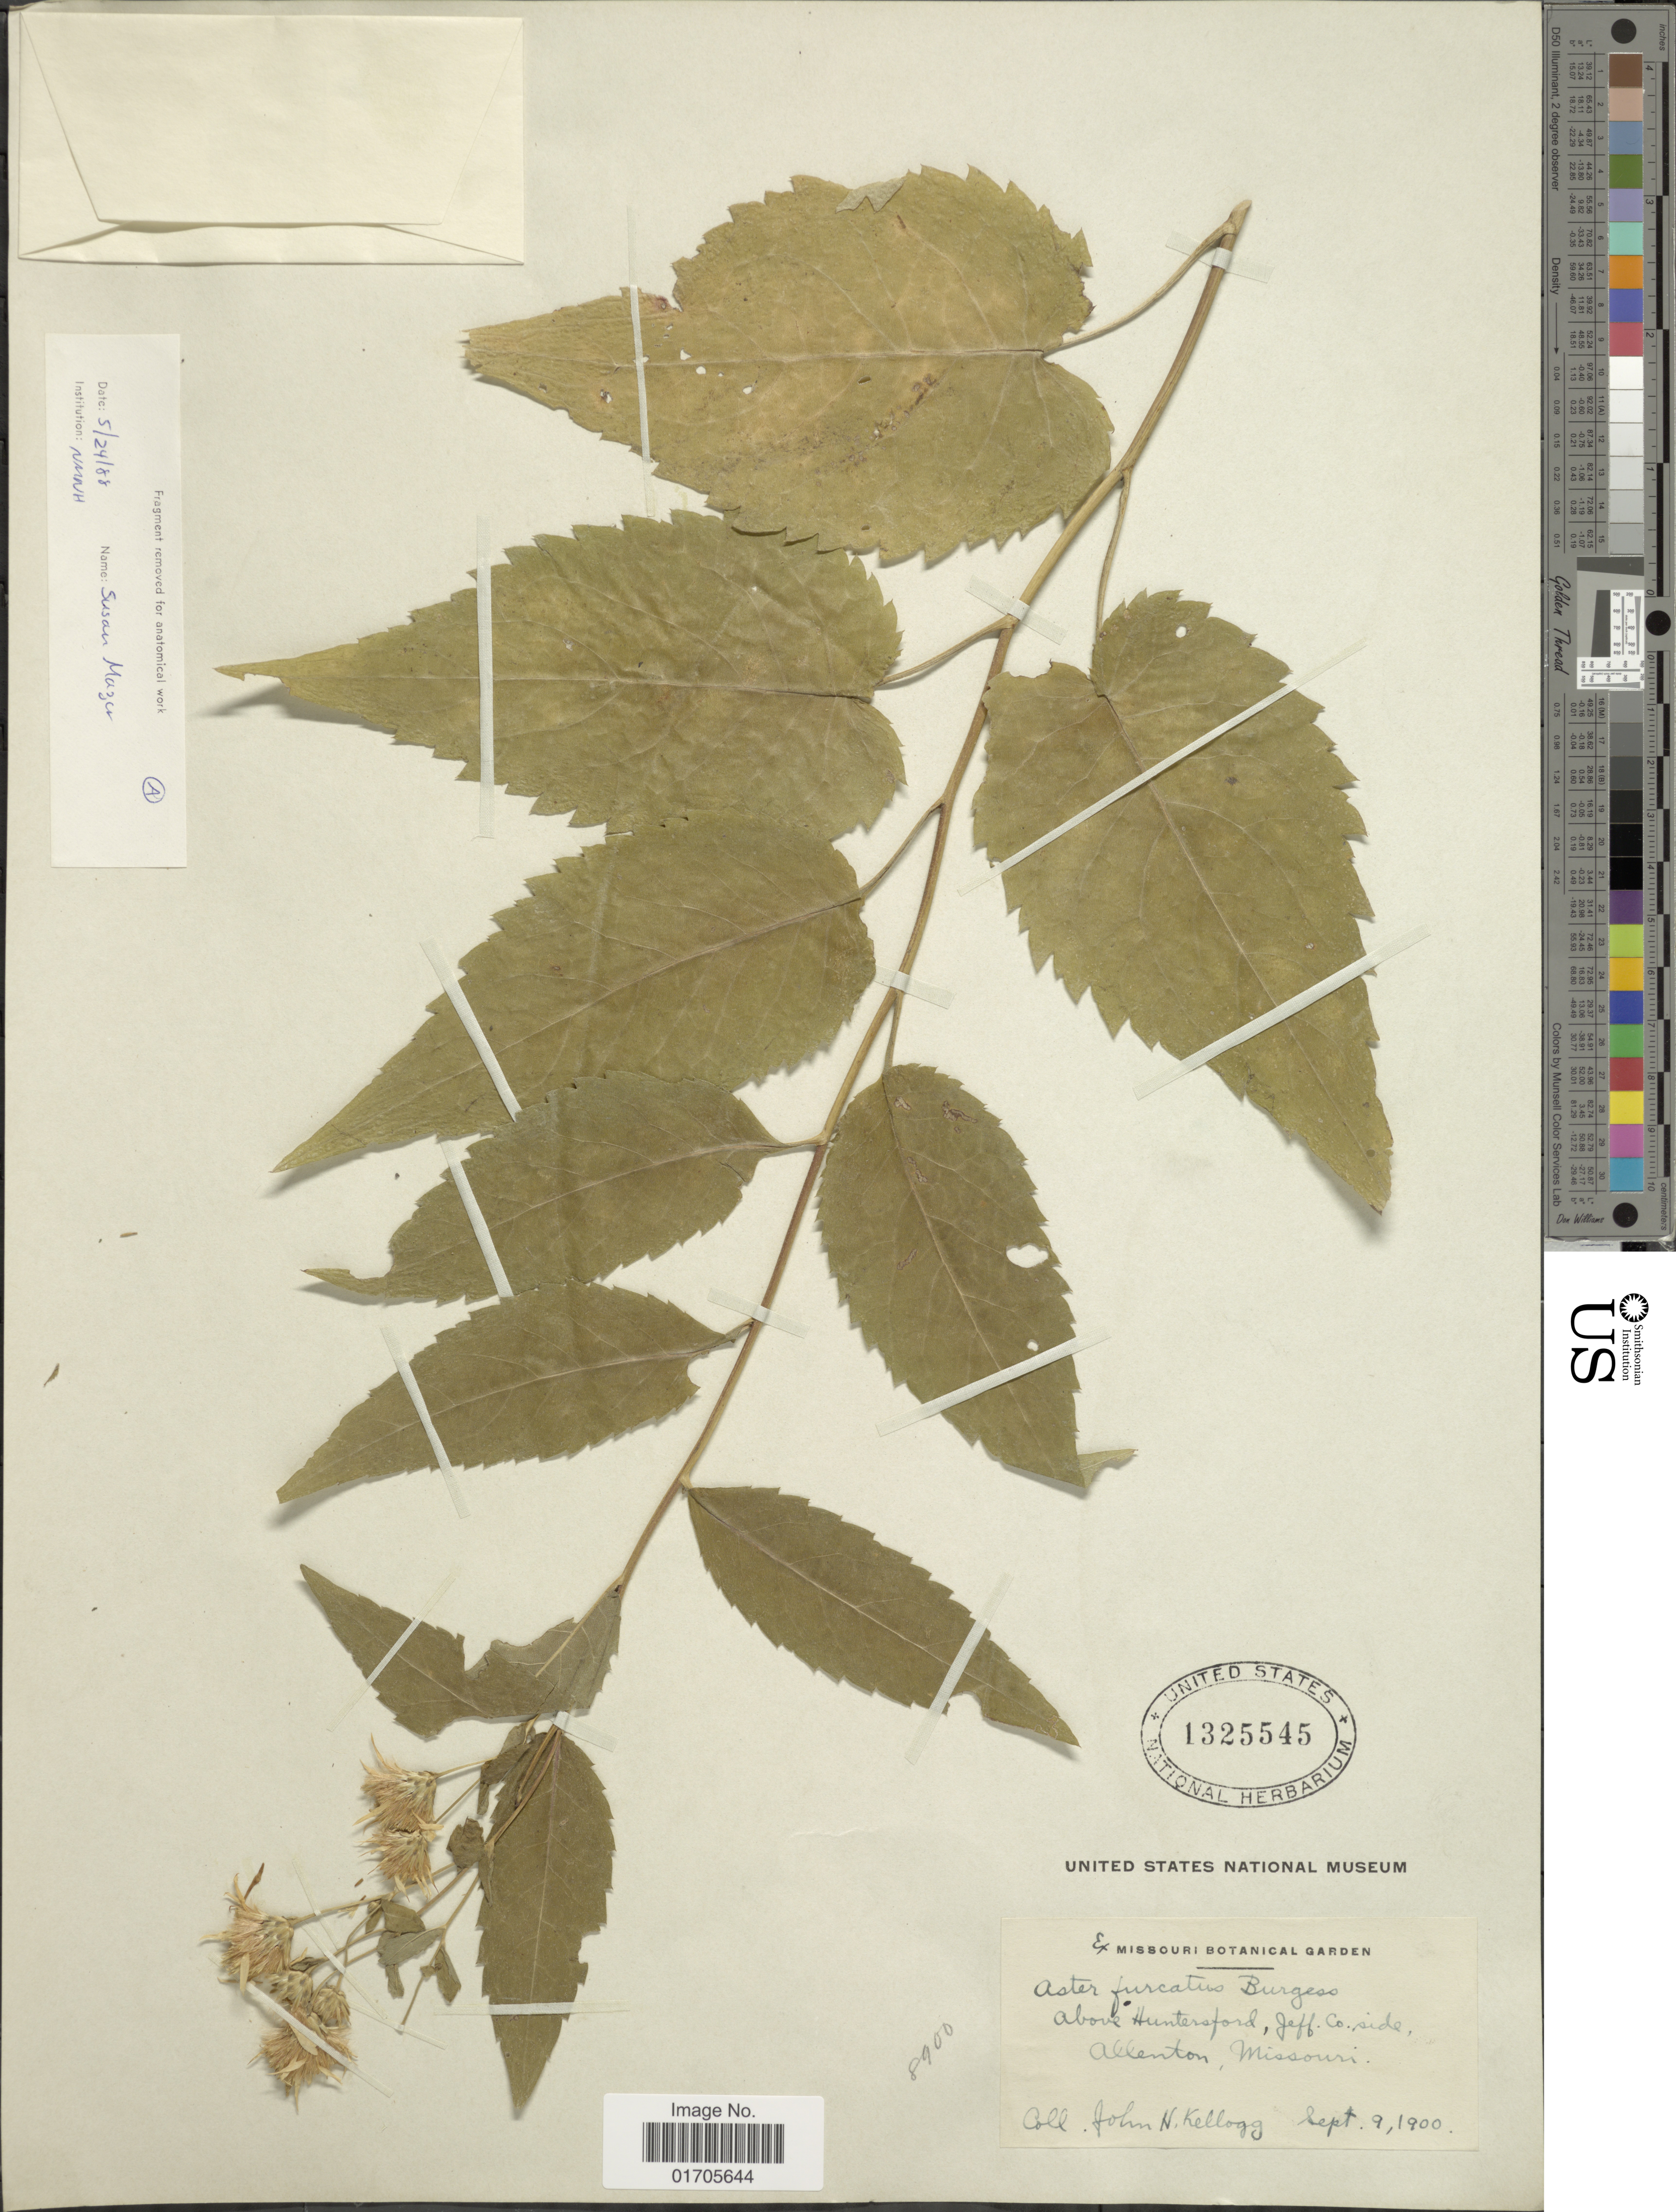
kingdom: Plantae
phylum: Tracheophyta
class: Magnoliopsida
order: Asterales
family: Asteraceae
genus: Eurybia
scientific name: Eurybia furcata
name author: G.L. Nesom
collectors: J. H. Kellogg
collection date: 1900-09-09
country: United States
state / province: Missouri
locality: Above Huntersford, Jeff. Co. side, Allenton, Missouri.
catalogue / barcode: US 1325545